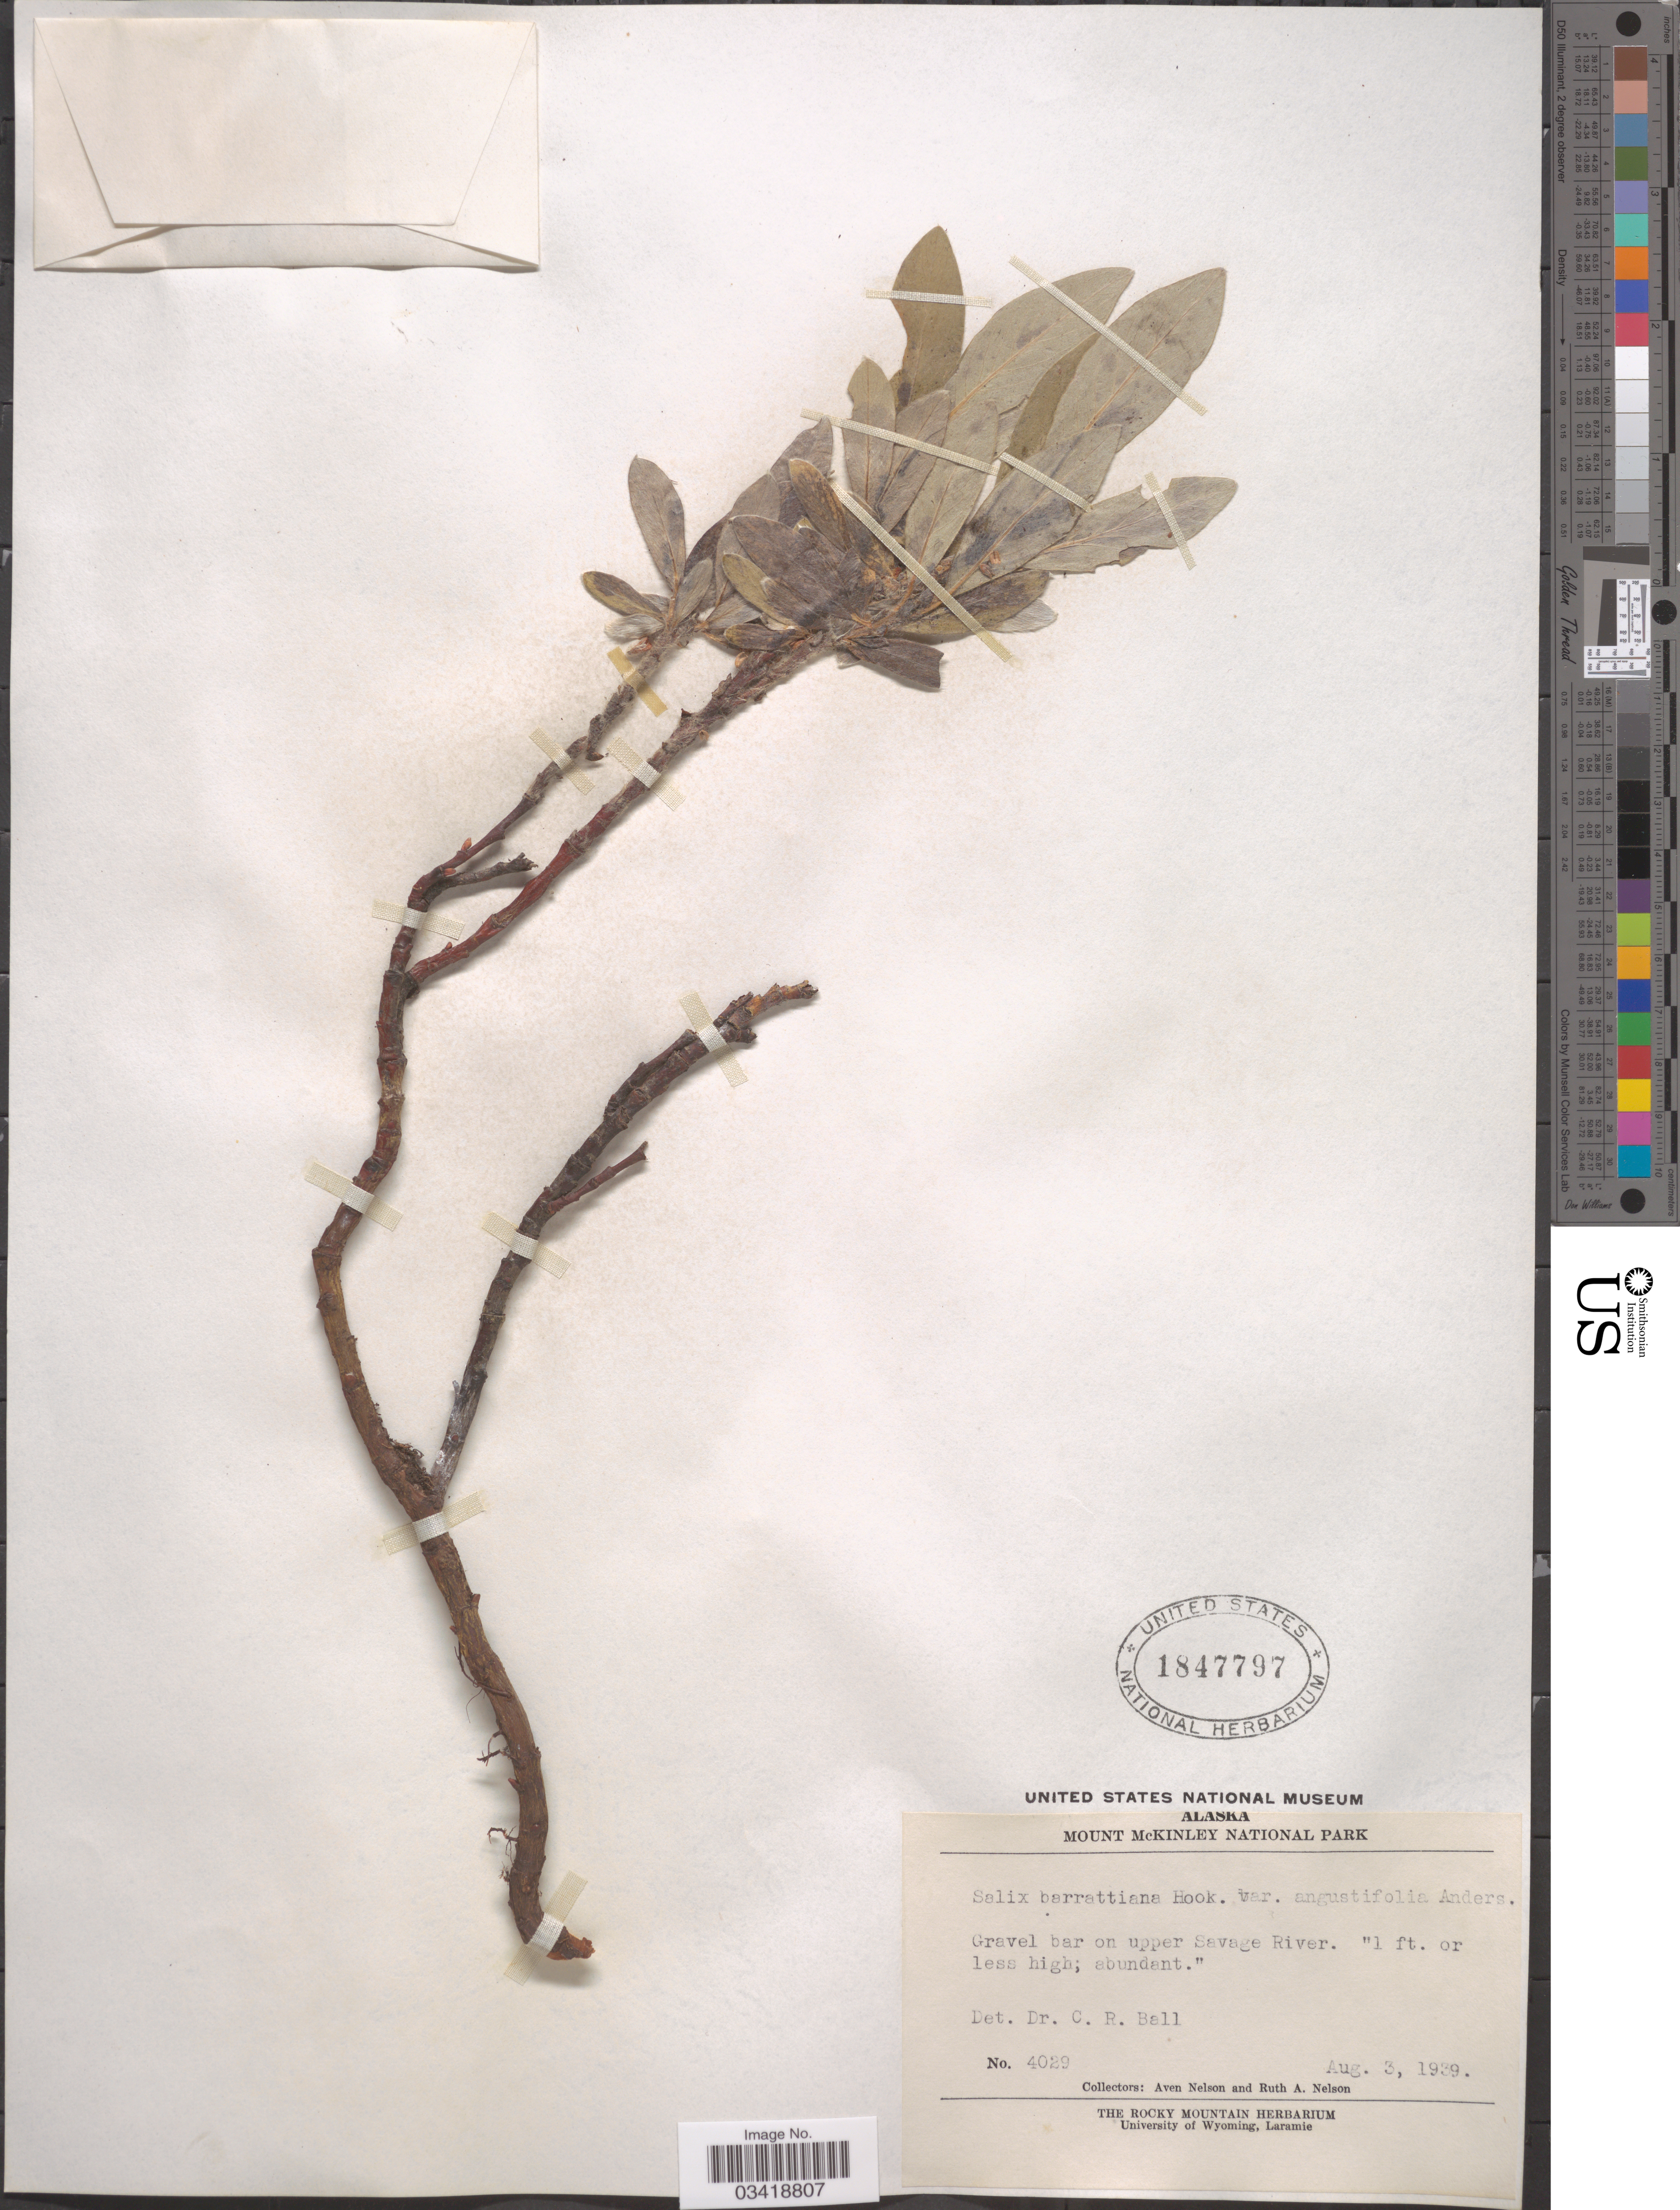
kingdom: Plantae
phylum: Tracheophyta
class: Magnoliopsida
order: Malpighiales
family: Salicaceae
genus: Salix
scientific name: Salix barrattiana var. angustifolia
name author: Andersson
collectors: A. Nelson & R. A. Nelson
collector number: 4029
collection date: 1939-08-03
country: United States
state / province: Alaska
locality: Mount McKinley National Park. Gravel bar on upper Savage River.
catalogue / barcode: US 1847797